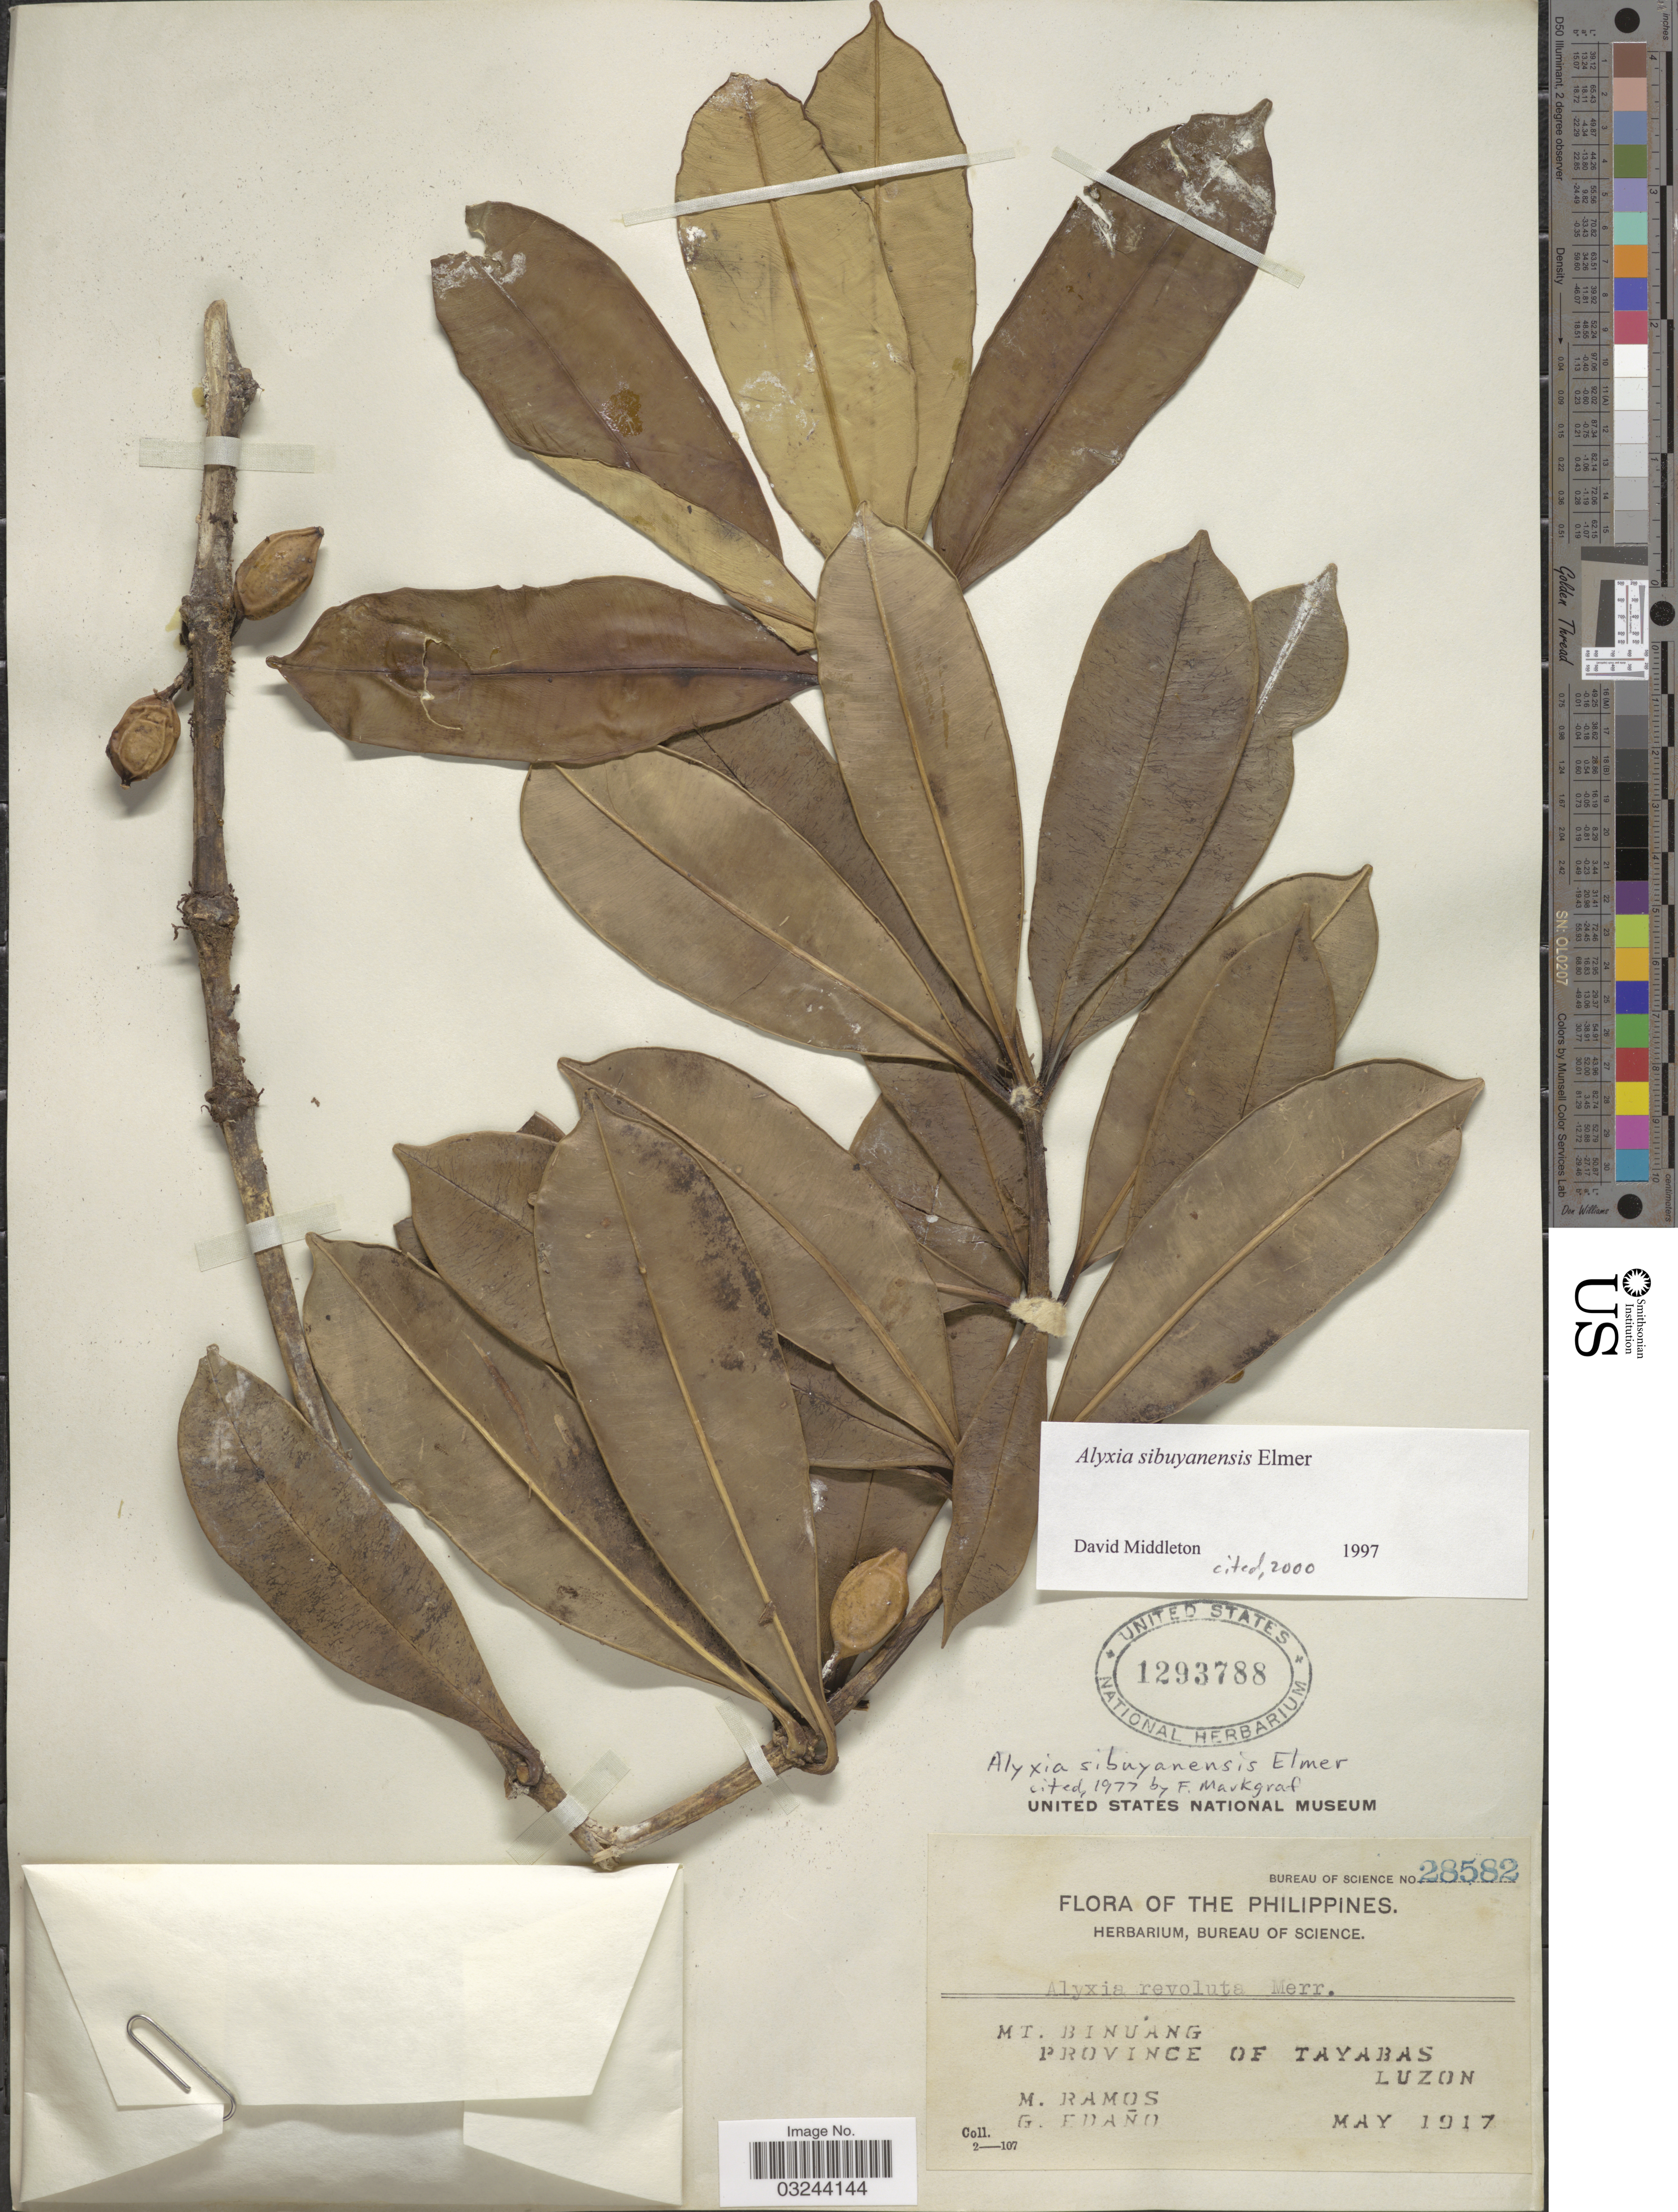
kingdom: Plantae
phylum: Tracheophyta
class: Magnoliopsida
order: Gentianales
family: Apocynaceae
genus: Alyxia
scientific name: Alyxia sibuyanensis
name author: Elmer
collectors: M. Ramos & G. Edaño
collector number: Bureau of Science 28582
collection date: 1917-05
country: Philippines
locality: Mt. Binuang, Province of Tayabas, Luzon.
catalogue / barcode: US 1293788